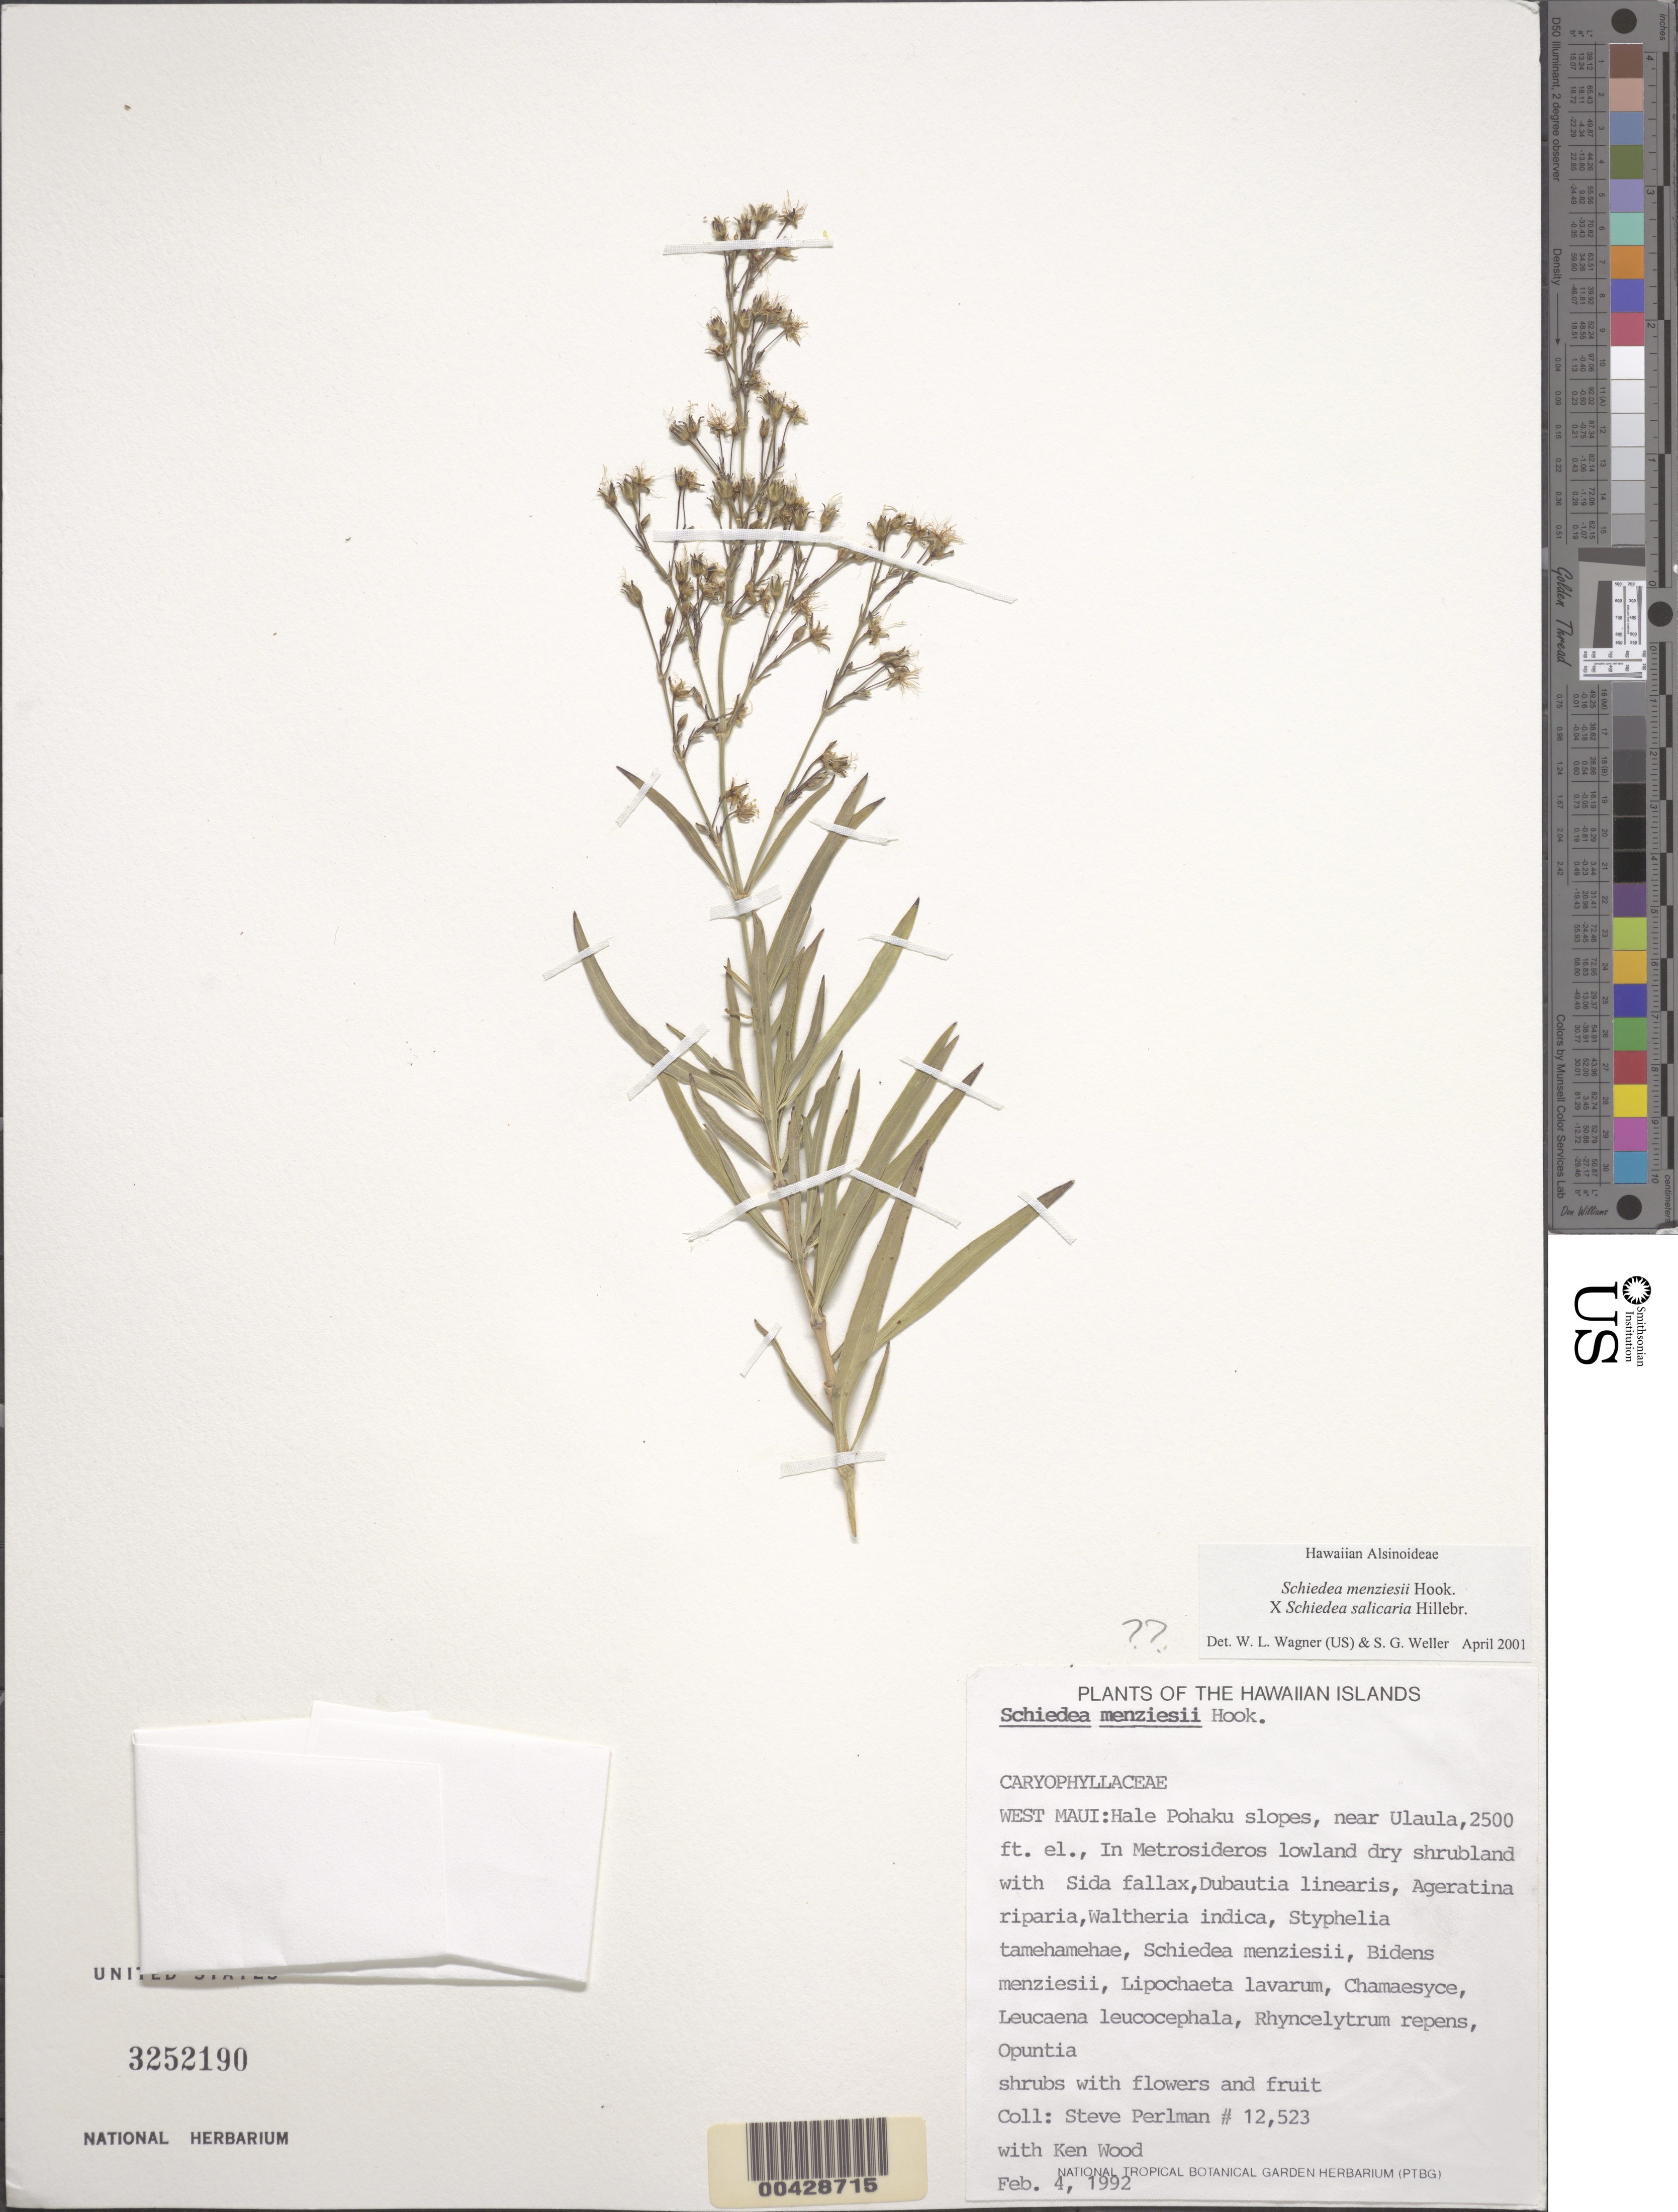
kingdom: Plantae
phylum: Tracheophyta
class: Magnoliopsida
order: Caryophyllales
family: Caryophyllaceae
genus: Schiedea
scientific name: Schiedea menziesii x S. salicaria Hillebr.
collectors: S. P. Perlman & K. Wood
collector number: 12523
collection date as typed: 4 Feb 1992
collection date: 1992-02-04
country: United States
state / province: Hawaii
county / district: Maui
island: Maui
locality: Hale Pohaku slopes, near Ulaula, West Maui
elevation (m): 762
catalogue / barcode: US 3252190